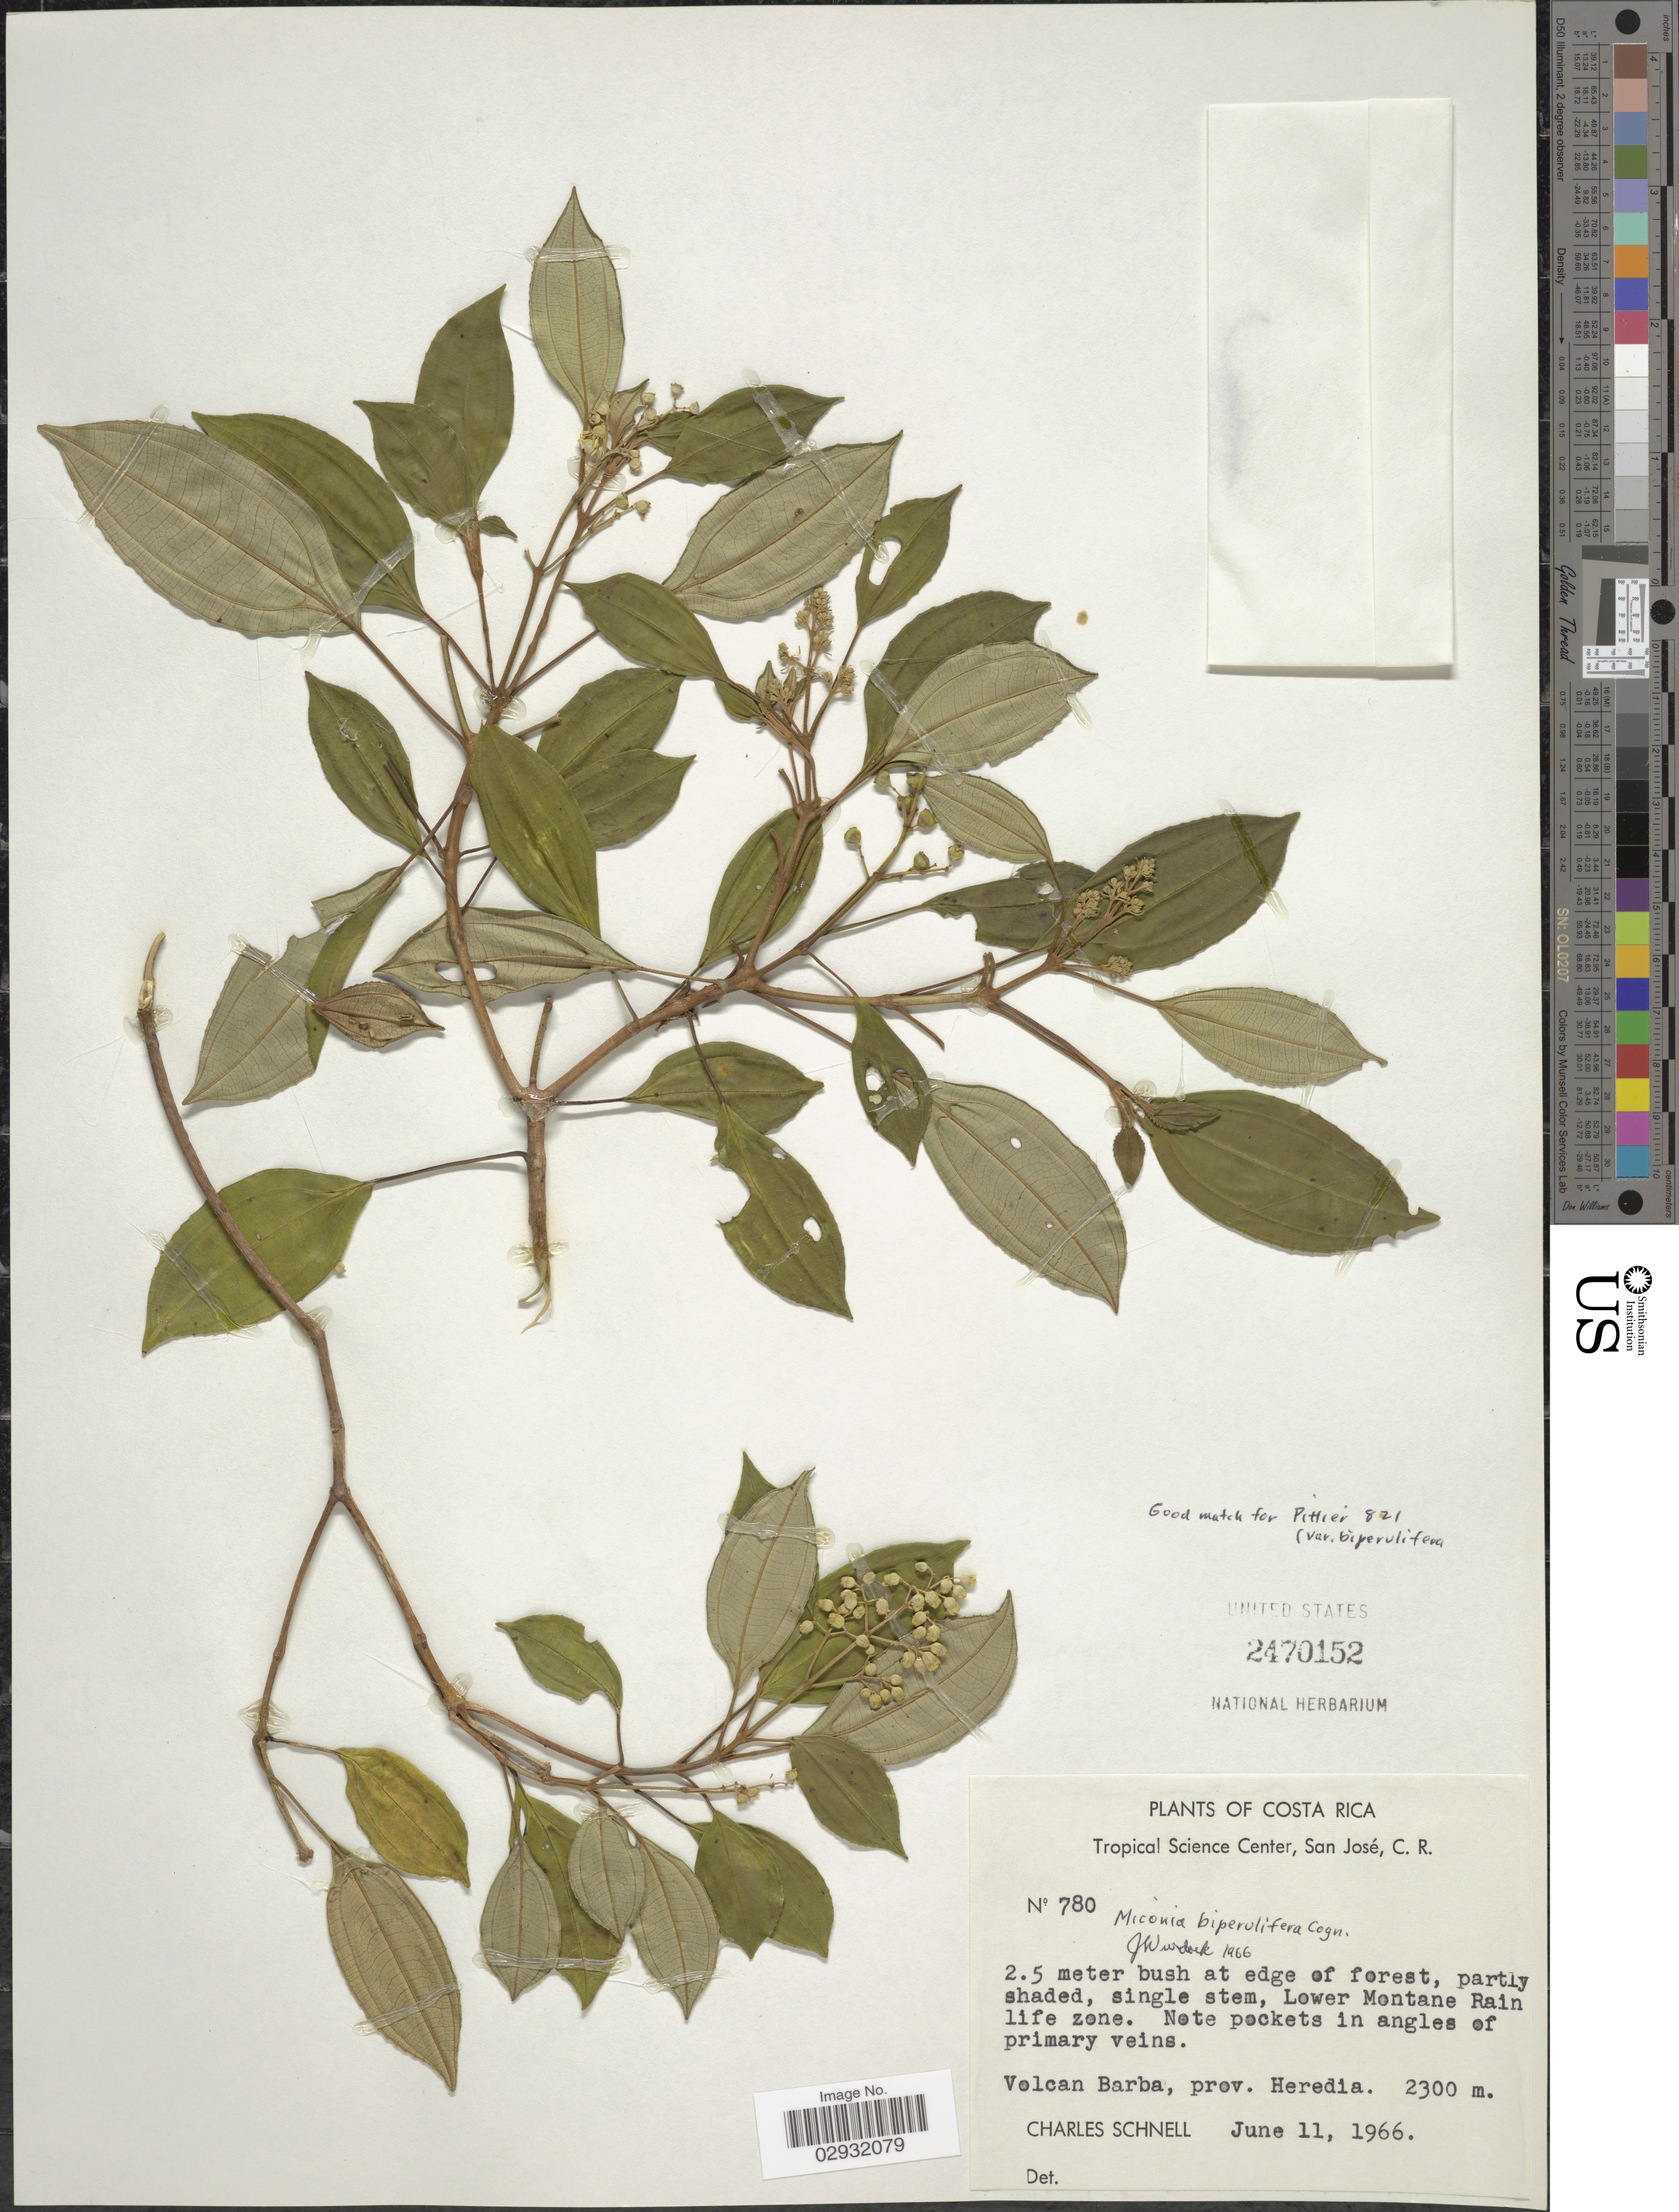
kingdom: Plantae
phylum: Tracheophyta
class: Magnoliopsida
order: Myrtales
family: Melastomataceae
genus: Miconia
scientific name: Miconia biperulifera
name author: Cogn. in A. DC.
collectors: C. Schnell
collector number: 780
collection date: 1966-06-11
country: Costa Rica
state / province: Heredia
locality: Volcan Barba, Prov. Heredia, Lower Montane Rain life zone.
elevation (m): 2300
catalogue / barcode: US 2470152